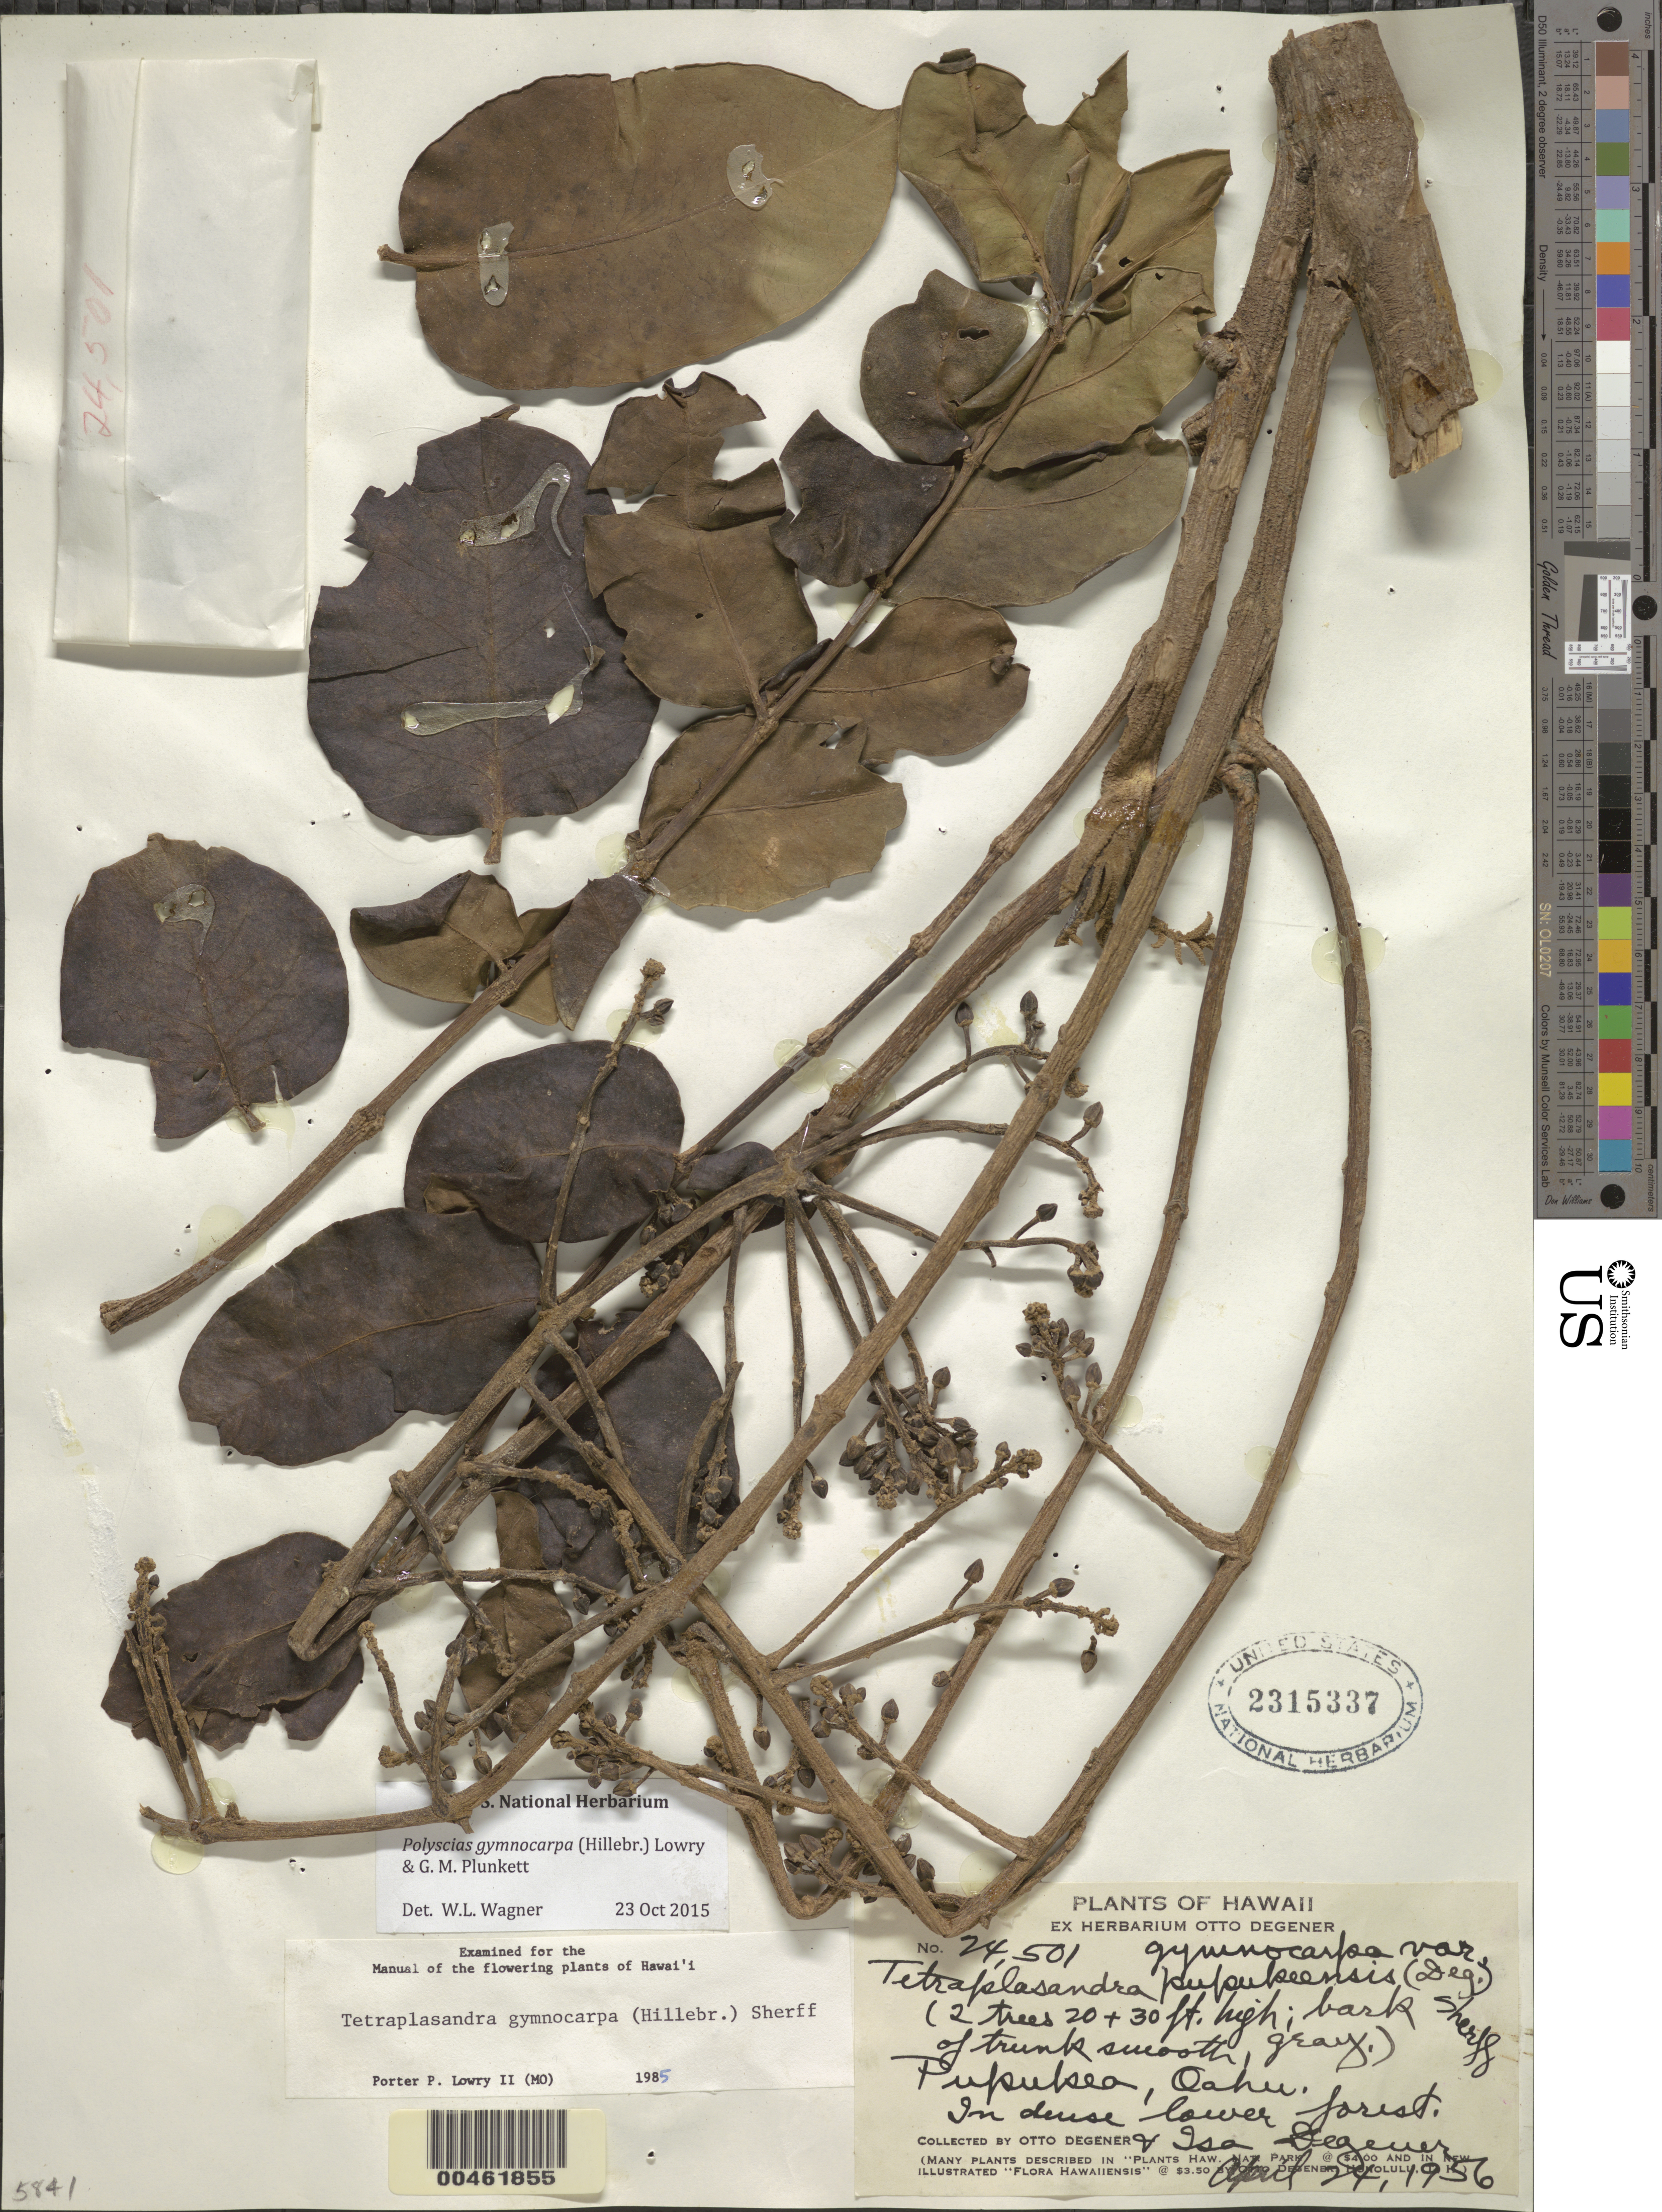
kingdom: Plantae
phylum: Tracheophyta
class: Magnoliopsida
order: Apiales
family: Araliaceae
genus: Polyscias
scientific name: Polyscias gymnocarpa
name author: (Hillebr.) Lowry & G. M. Plunkett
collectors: O. Degener & I. Degener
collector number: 24501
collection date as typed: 24 Apr 1956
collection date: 1956-04-24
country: United States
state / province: Hawaii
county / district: Honolulu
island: Oahu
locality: Pupukea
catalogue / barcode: US 2315337